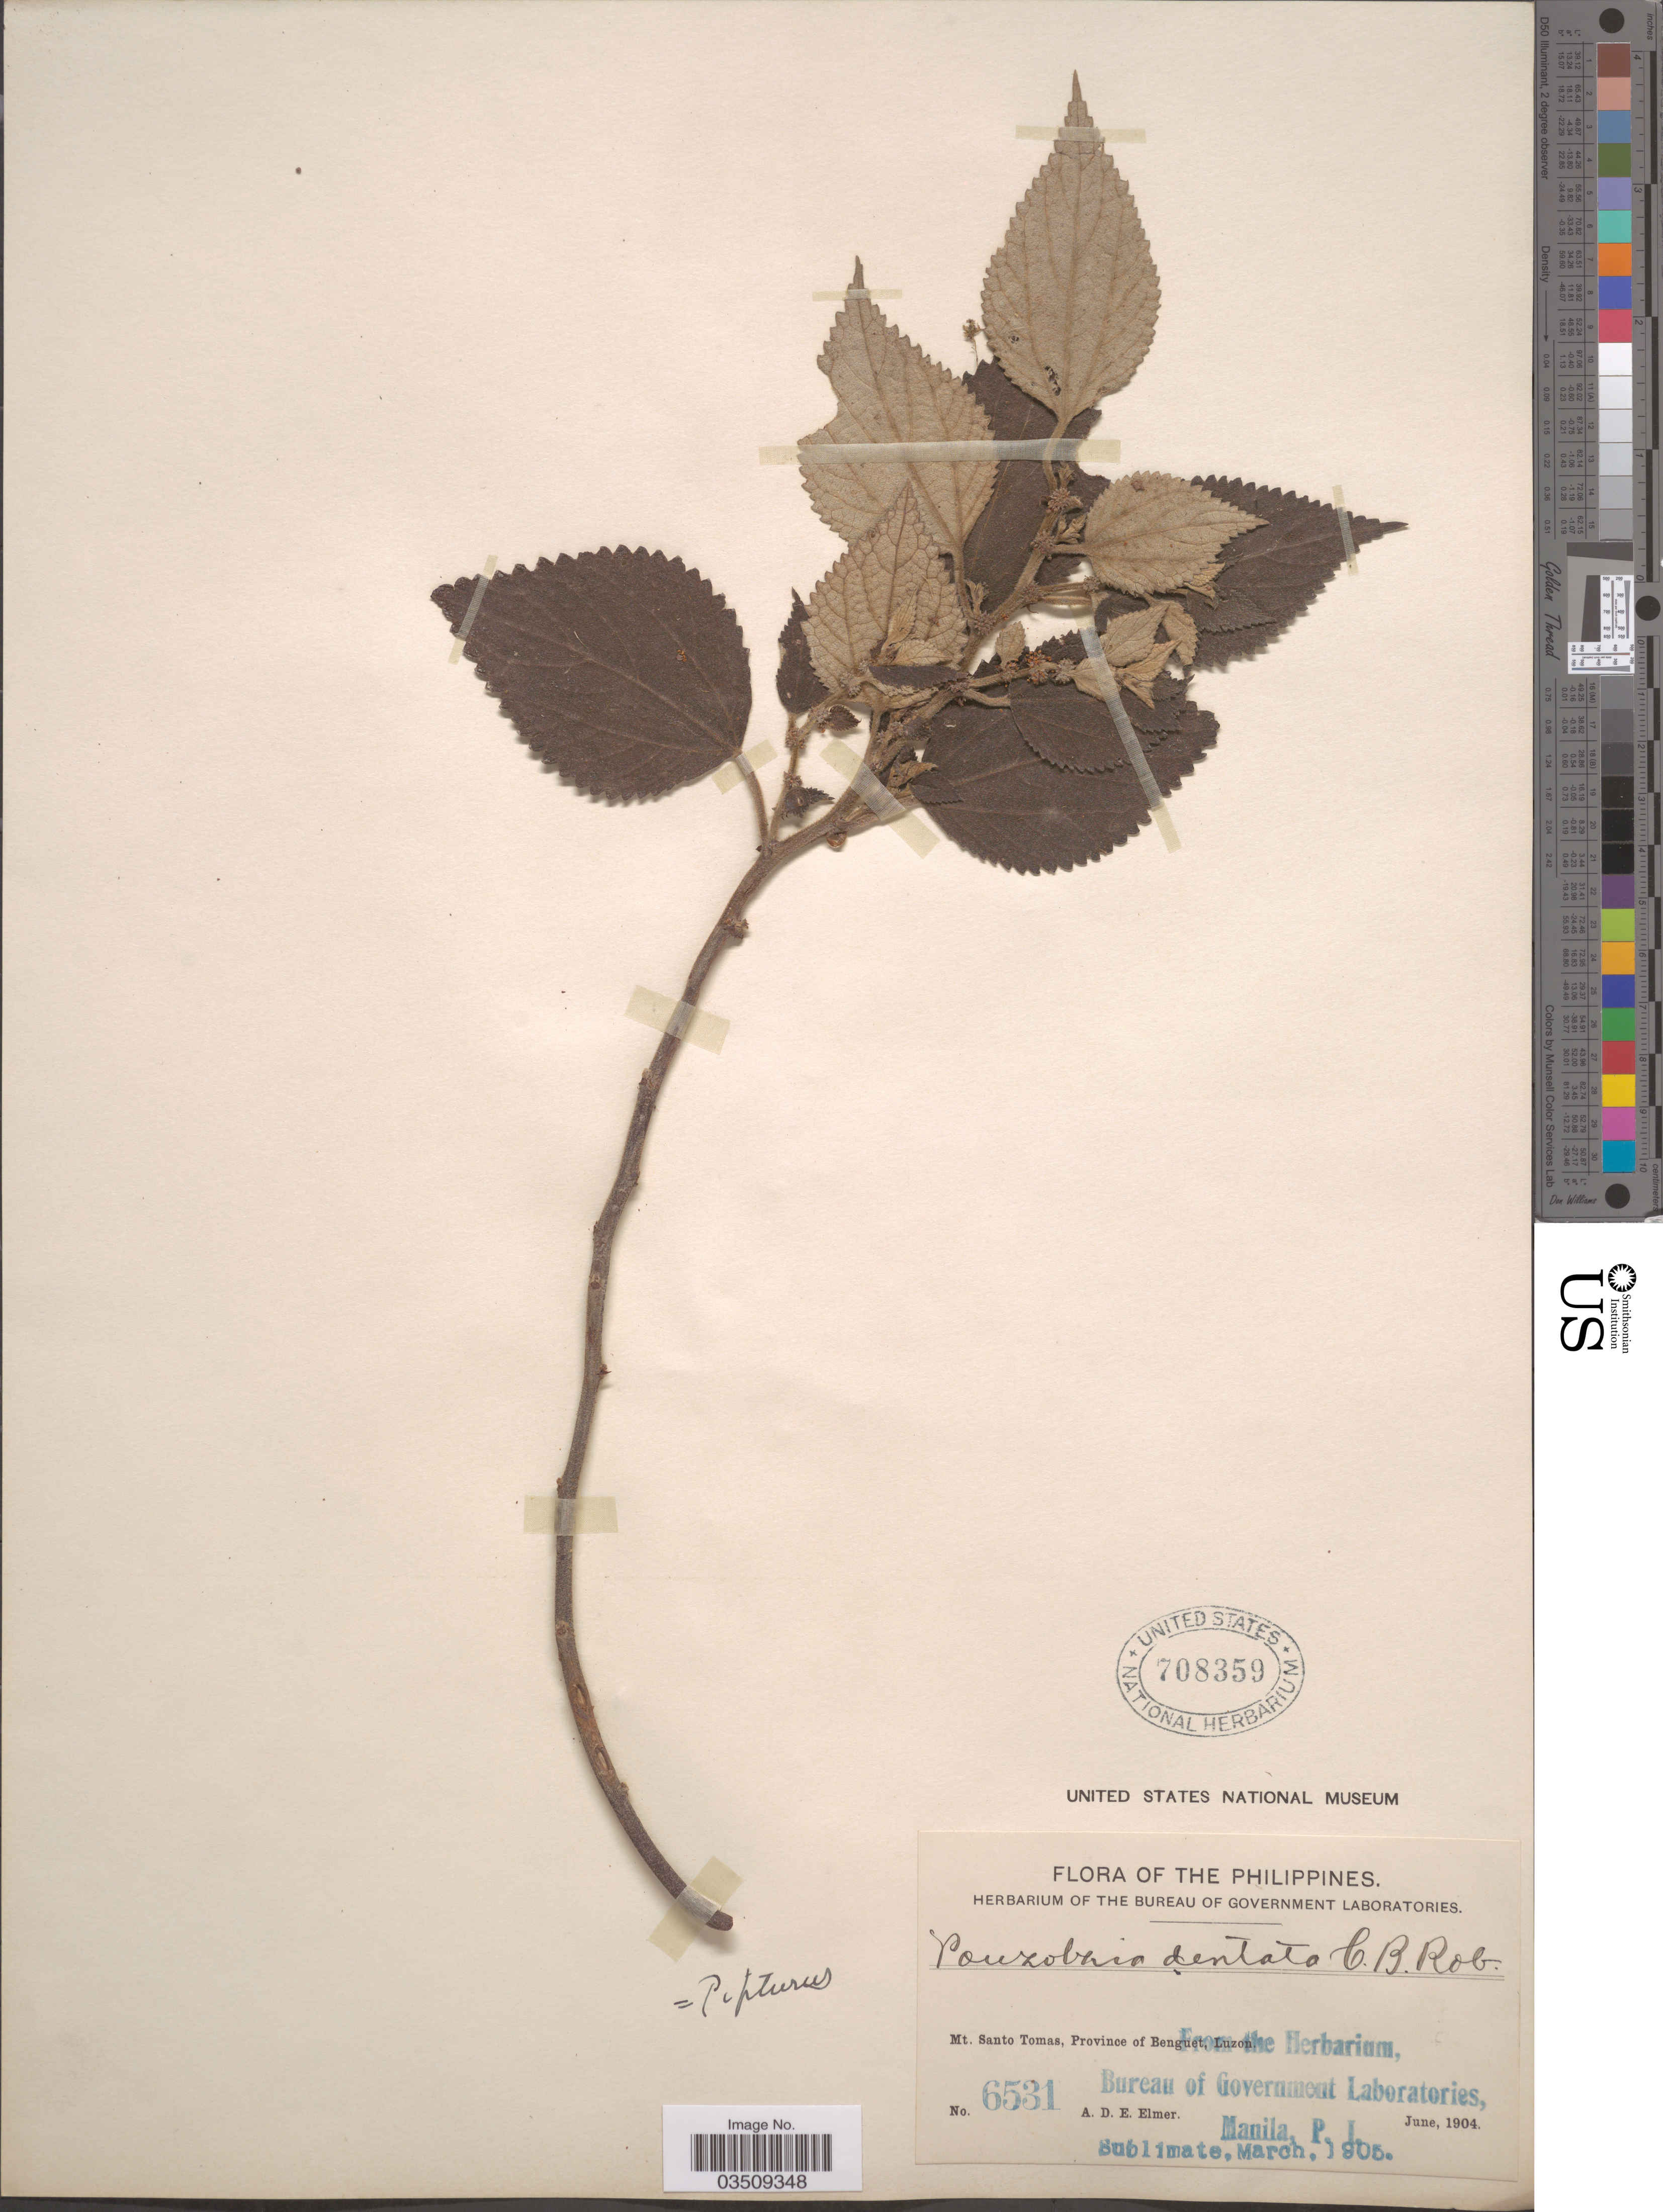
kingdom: Plantae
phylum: Tracheophyta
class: Magnoliopsida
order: Rosales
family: Urticaceae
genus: Pipturus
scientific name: Pipturus dentatus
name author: C.B. Rob.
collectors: A. D. E. Elmer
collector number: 6531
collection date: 1904-06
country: Philippines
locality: Mt. Santo Tomas, Province of Benguet, Luzon.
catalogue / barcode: US 708359